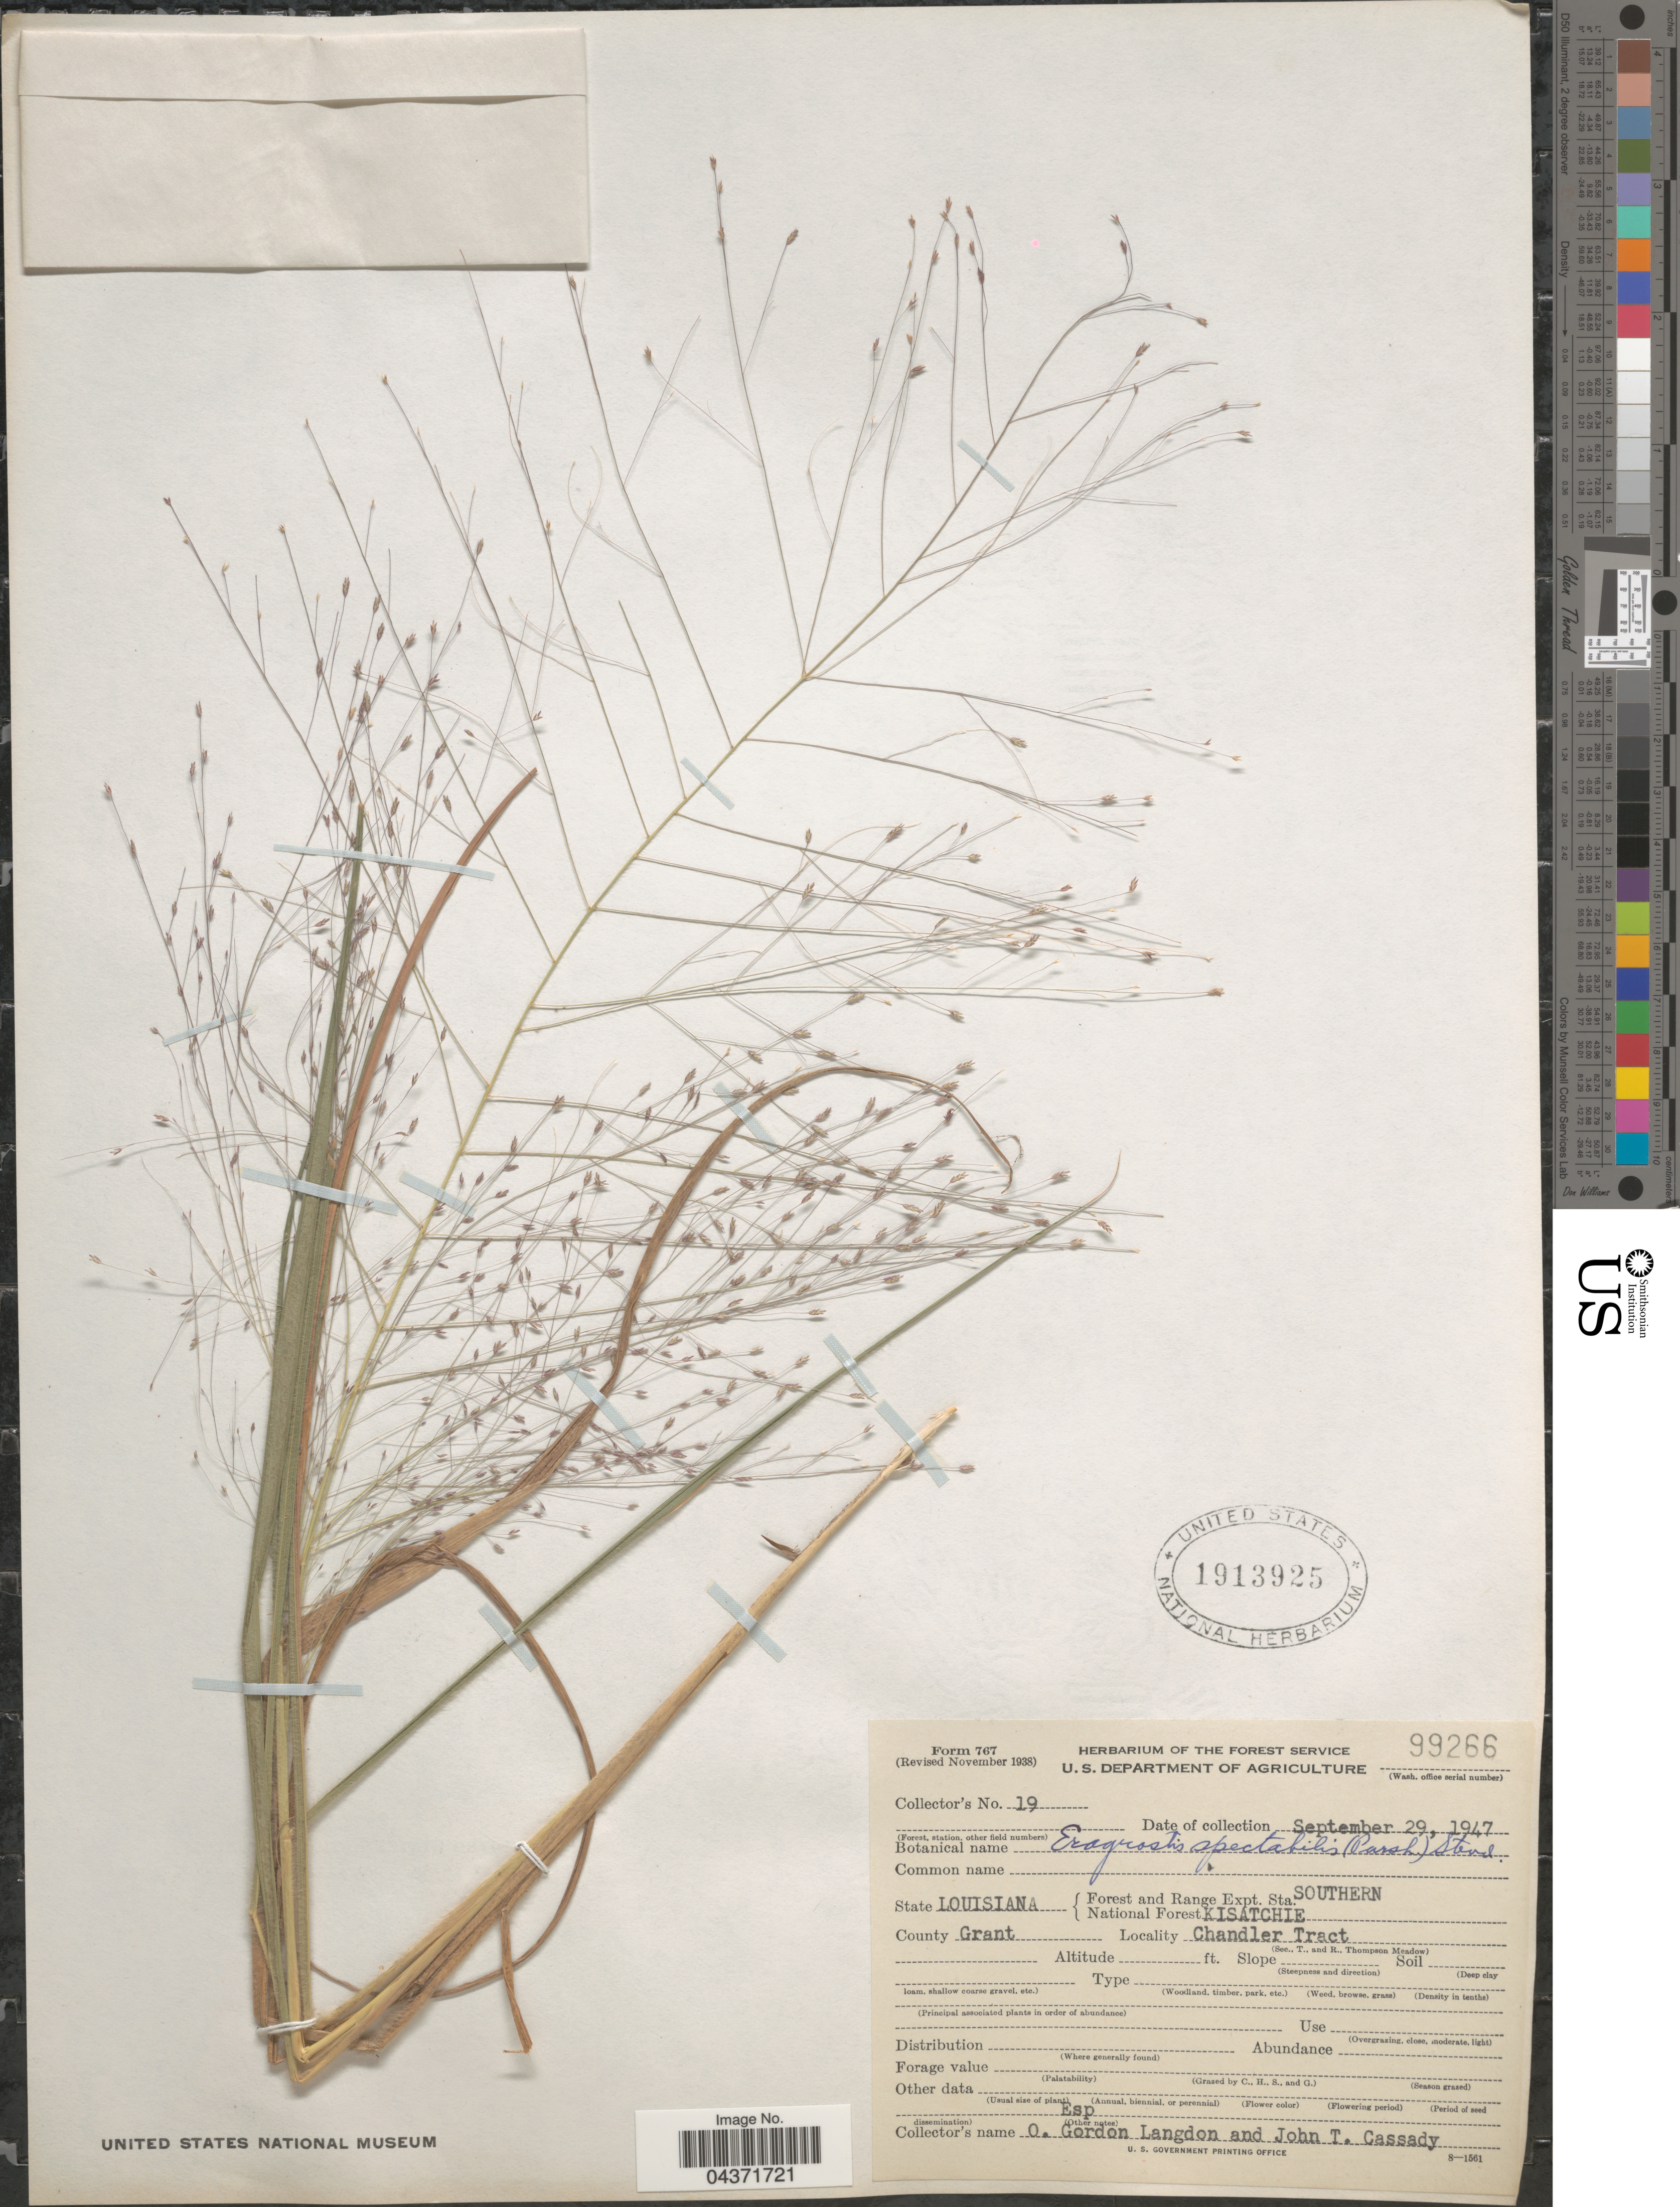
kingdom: Plantae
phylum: Tracheophyta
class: Liliopsida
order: Poales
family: Poaceae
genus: Eragrostis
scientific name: Eragrostis spectabilis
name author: (Pursh) Steud.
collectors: O. Langdon & J. Cassady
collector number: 19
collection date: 1947-09-29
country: United States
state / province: Louisiana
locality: Forest and Range Expt. Sta. Southern. National Forest Kisatchie. County Grant. Chandler Tract.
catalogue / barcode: US 1913925